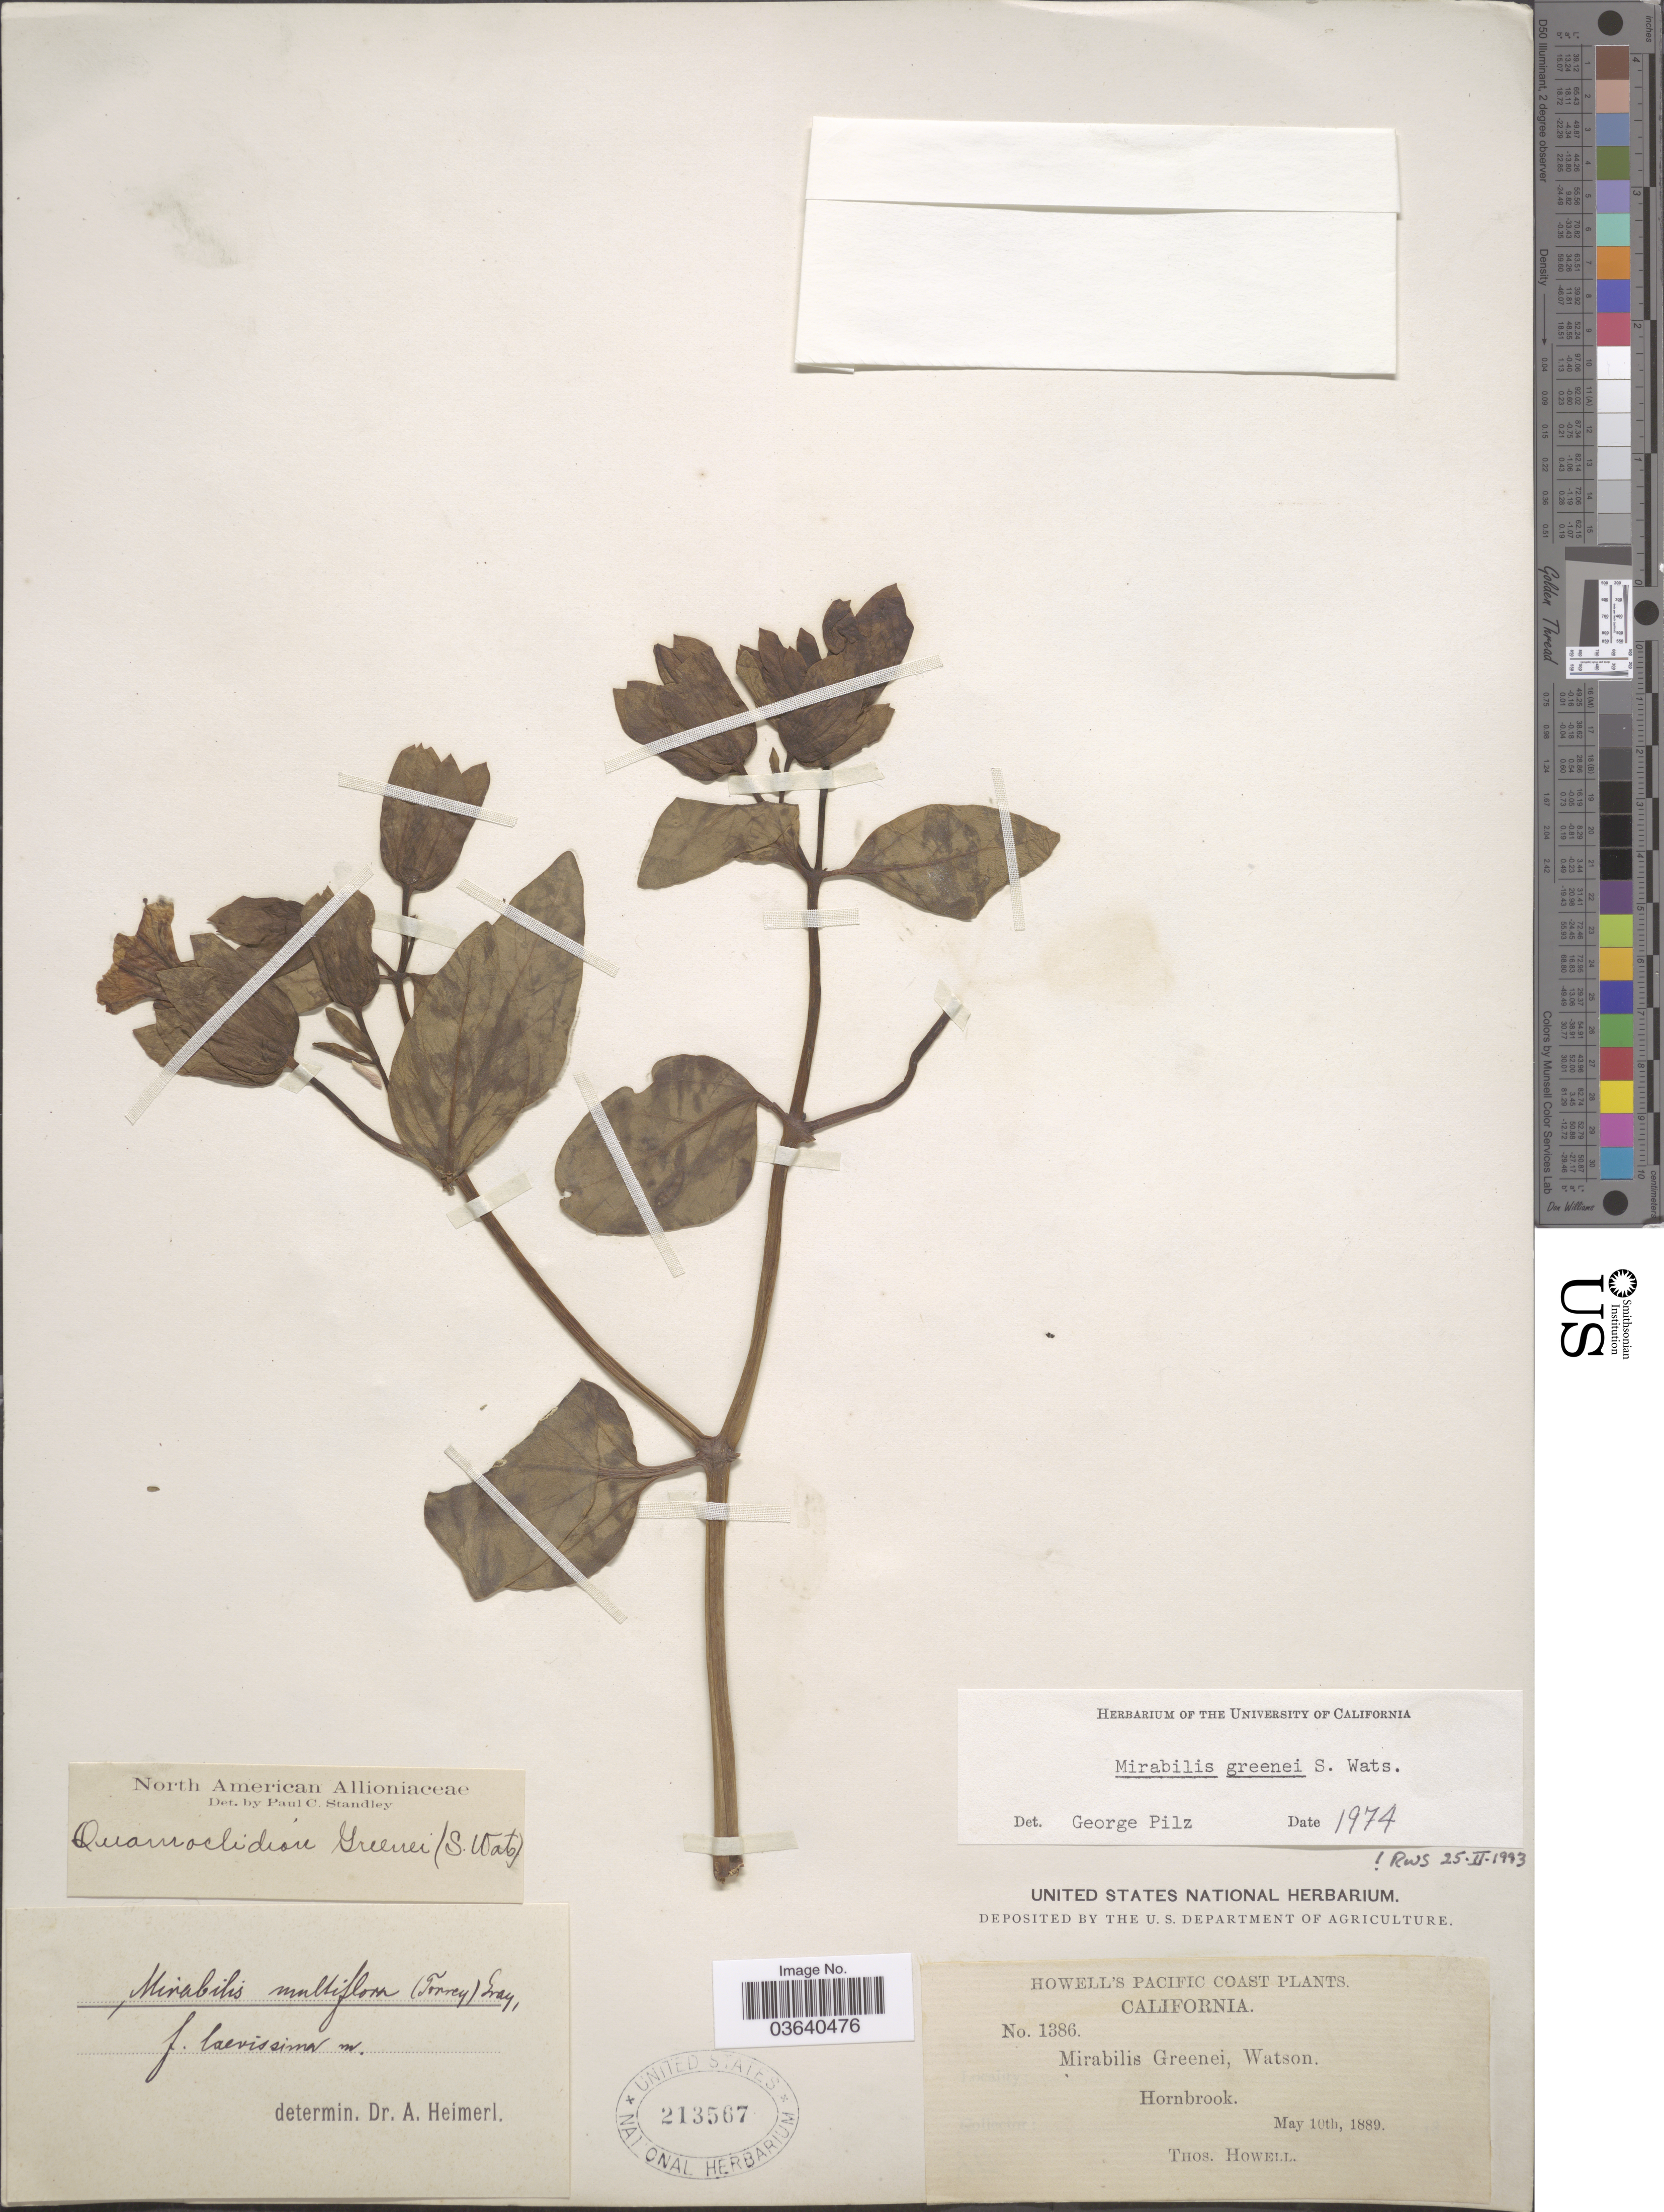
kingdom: Plantae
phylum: Tracheophyta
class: Magnoliopsida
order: Caryophyllales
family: Nyctaginaceae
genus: Mirabilis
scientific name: Mirabilis greenei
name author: S. Watson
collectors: T. Howell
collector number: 1386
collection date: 1889-05-10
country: United States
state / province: California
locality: Pacific Coast. Hornbrook.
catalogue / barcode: US 213567